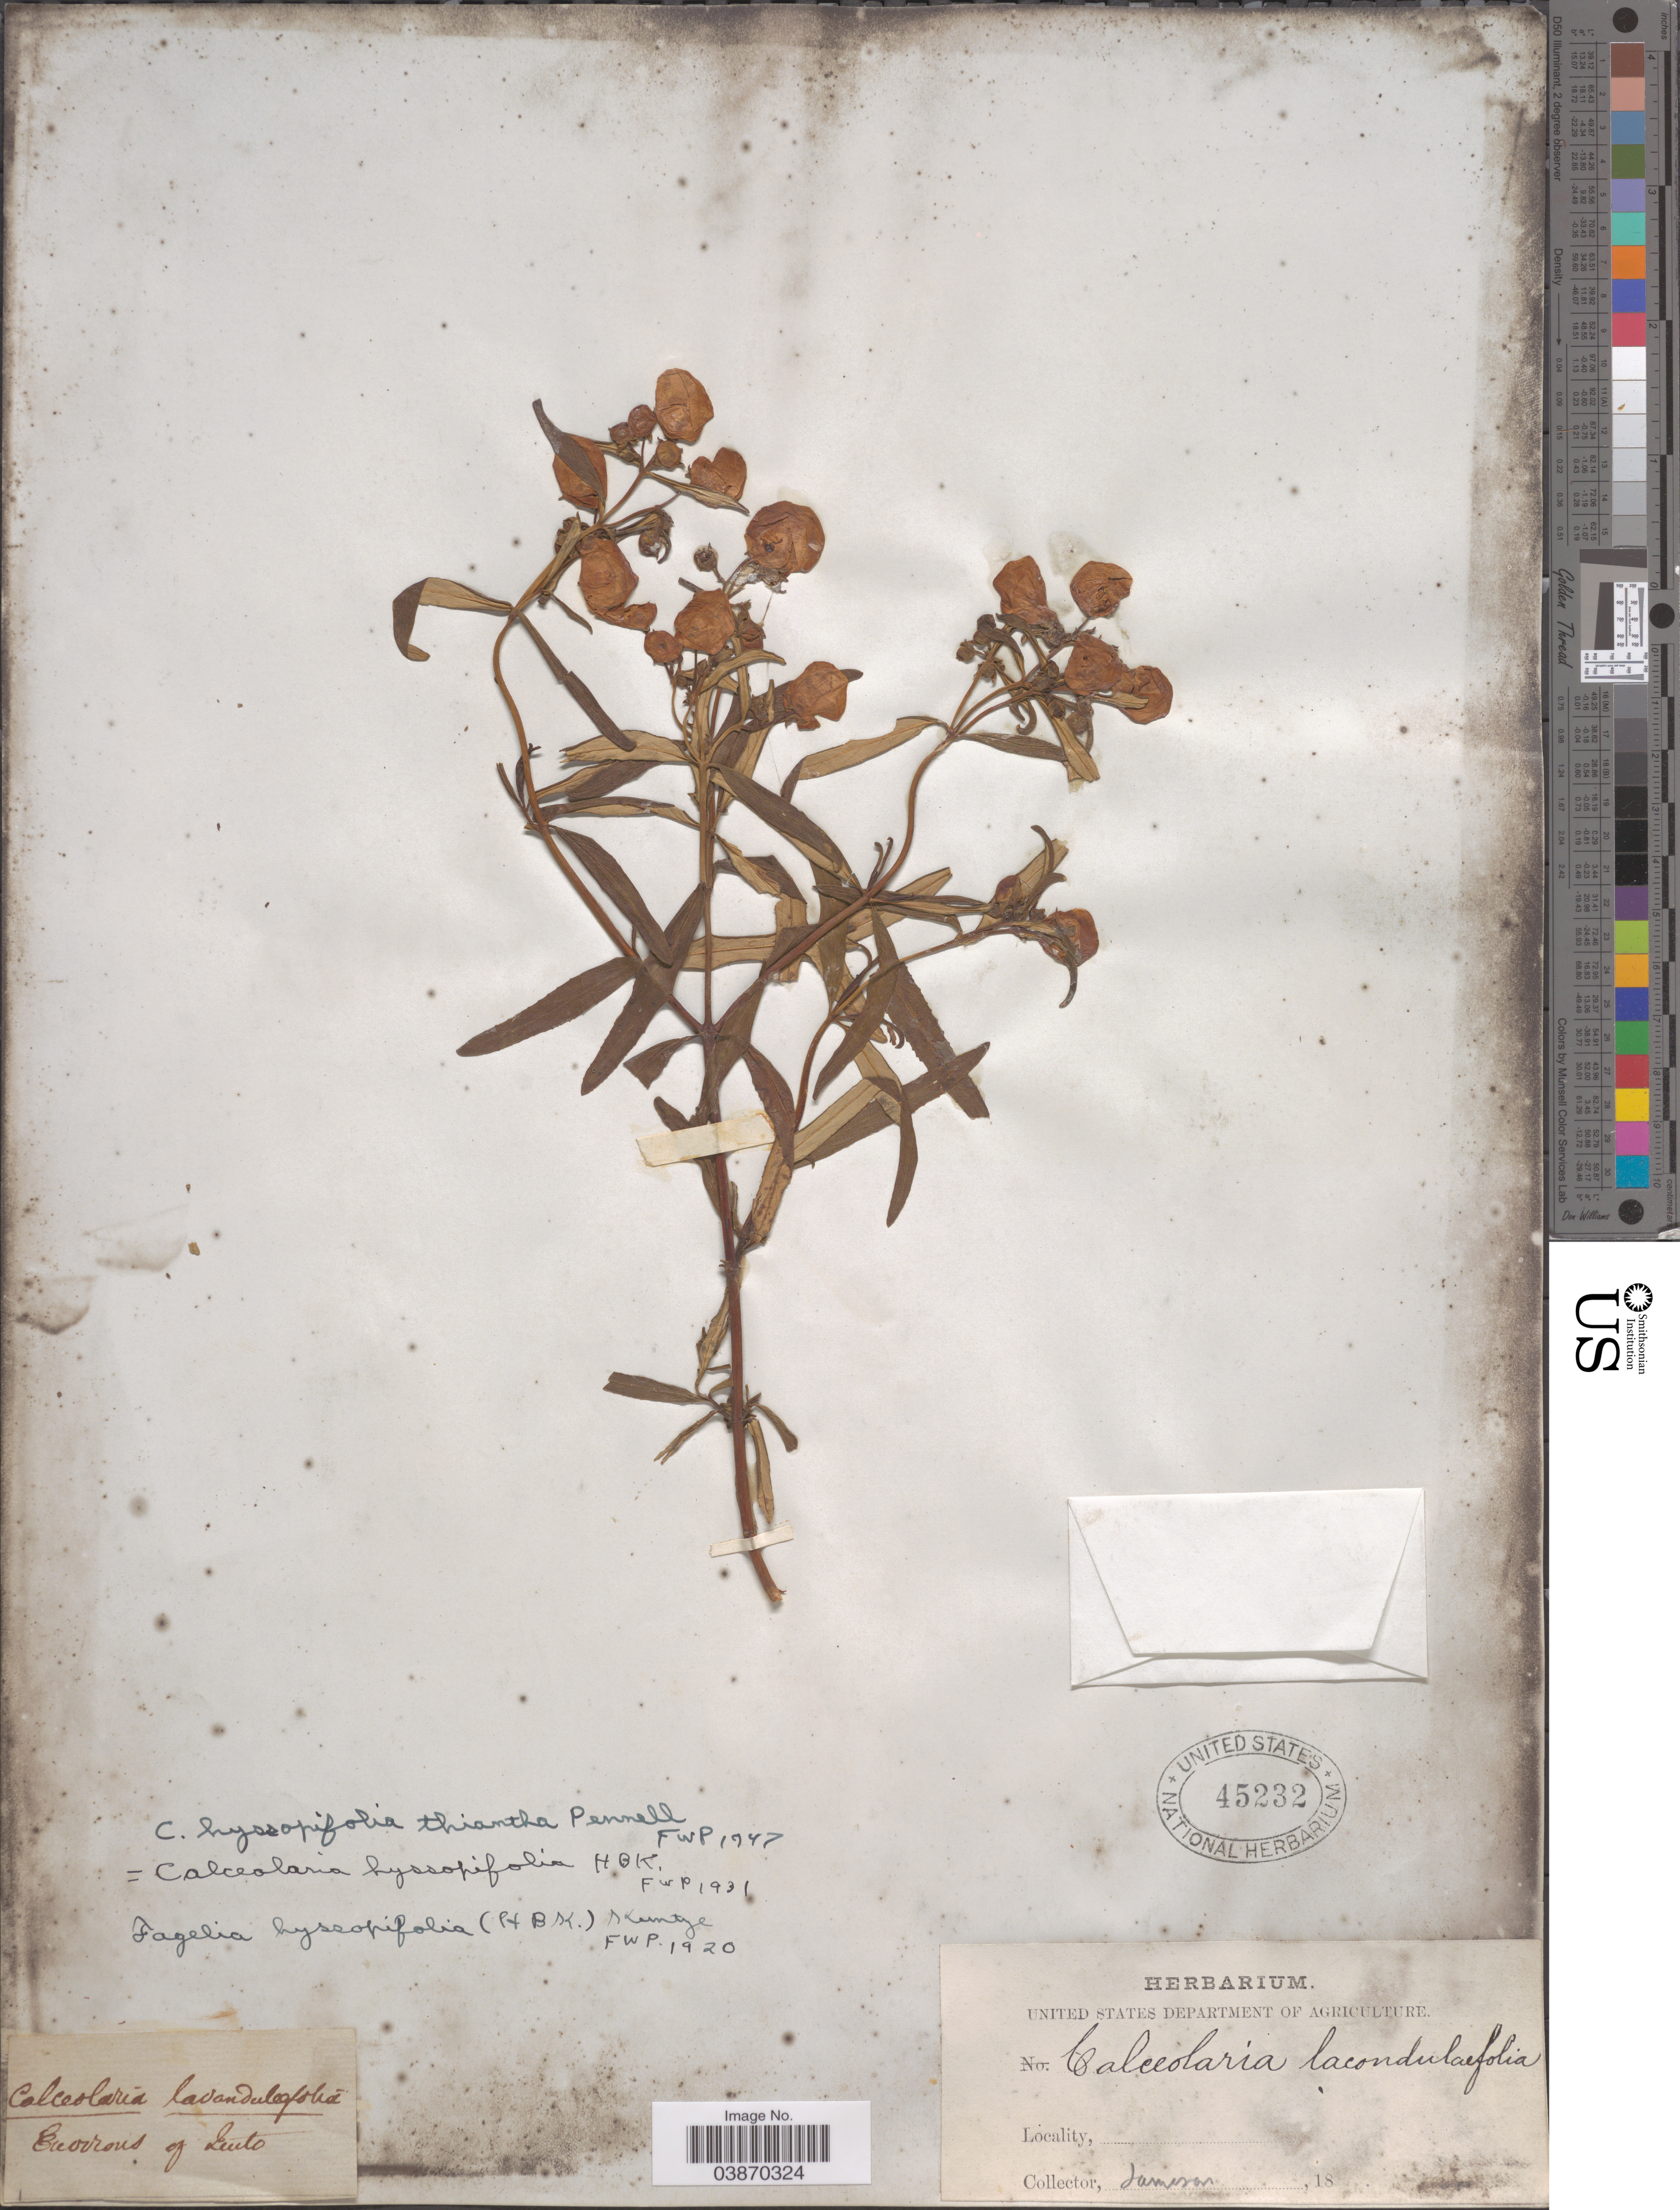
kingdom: Plantae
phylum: Tracheophyta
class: Magnoliopsida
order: Lamiales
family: Calceolariaceae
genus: Calceolaria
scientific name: Calceolaria hyssopifolia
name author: Kunth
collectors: -- Jameson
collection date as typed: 18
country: Ecuador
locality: Environs of Quito.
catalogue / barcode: US 45232